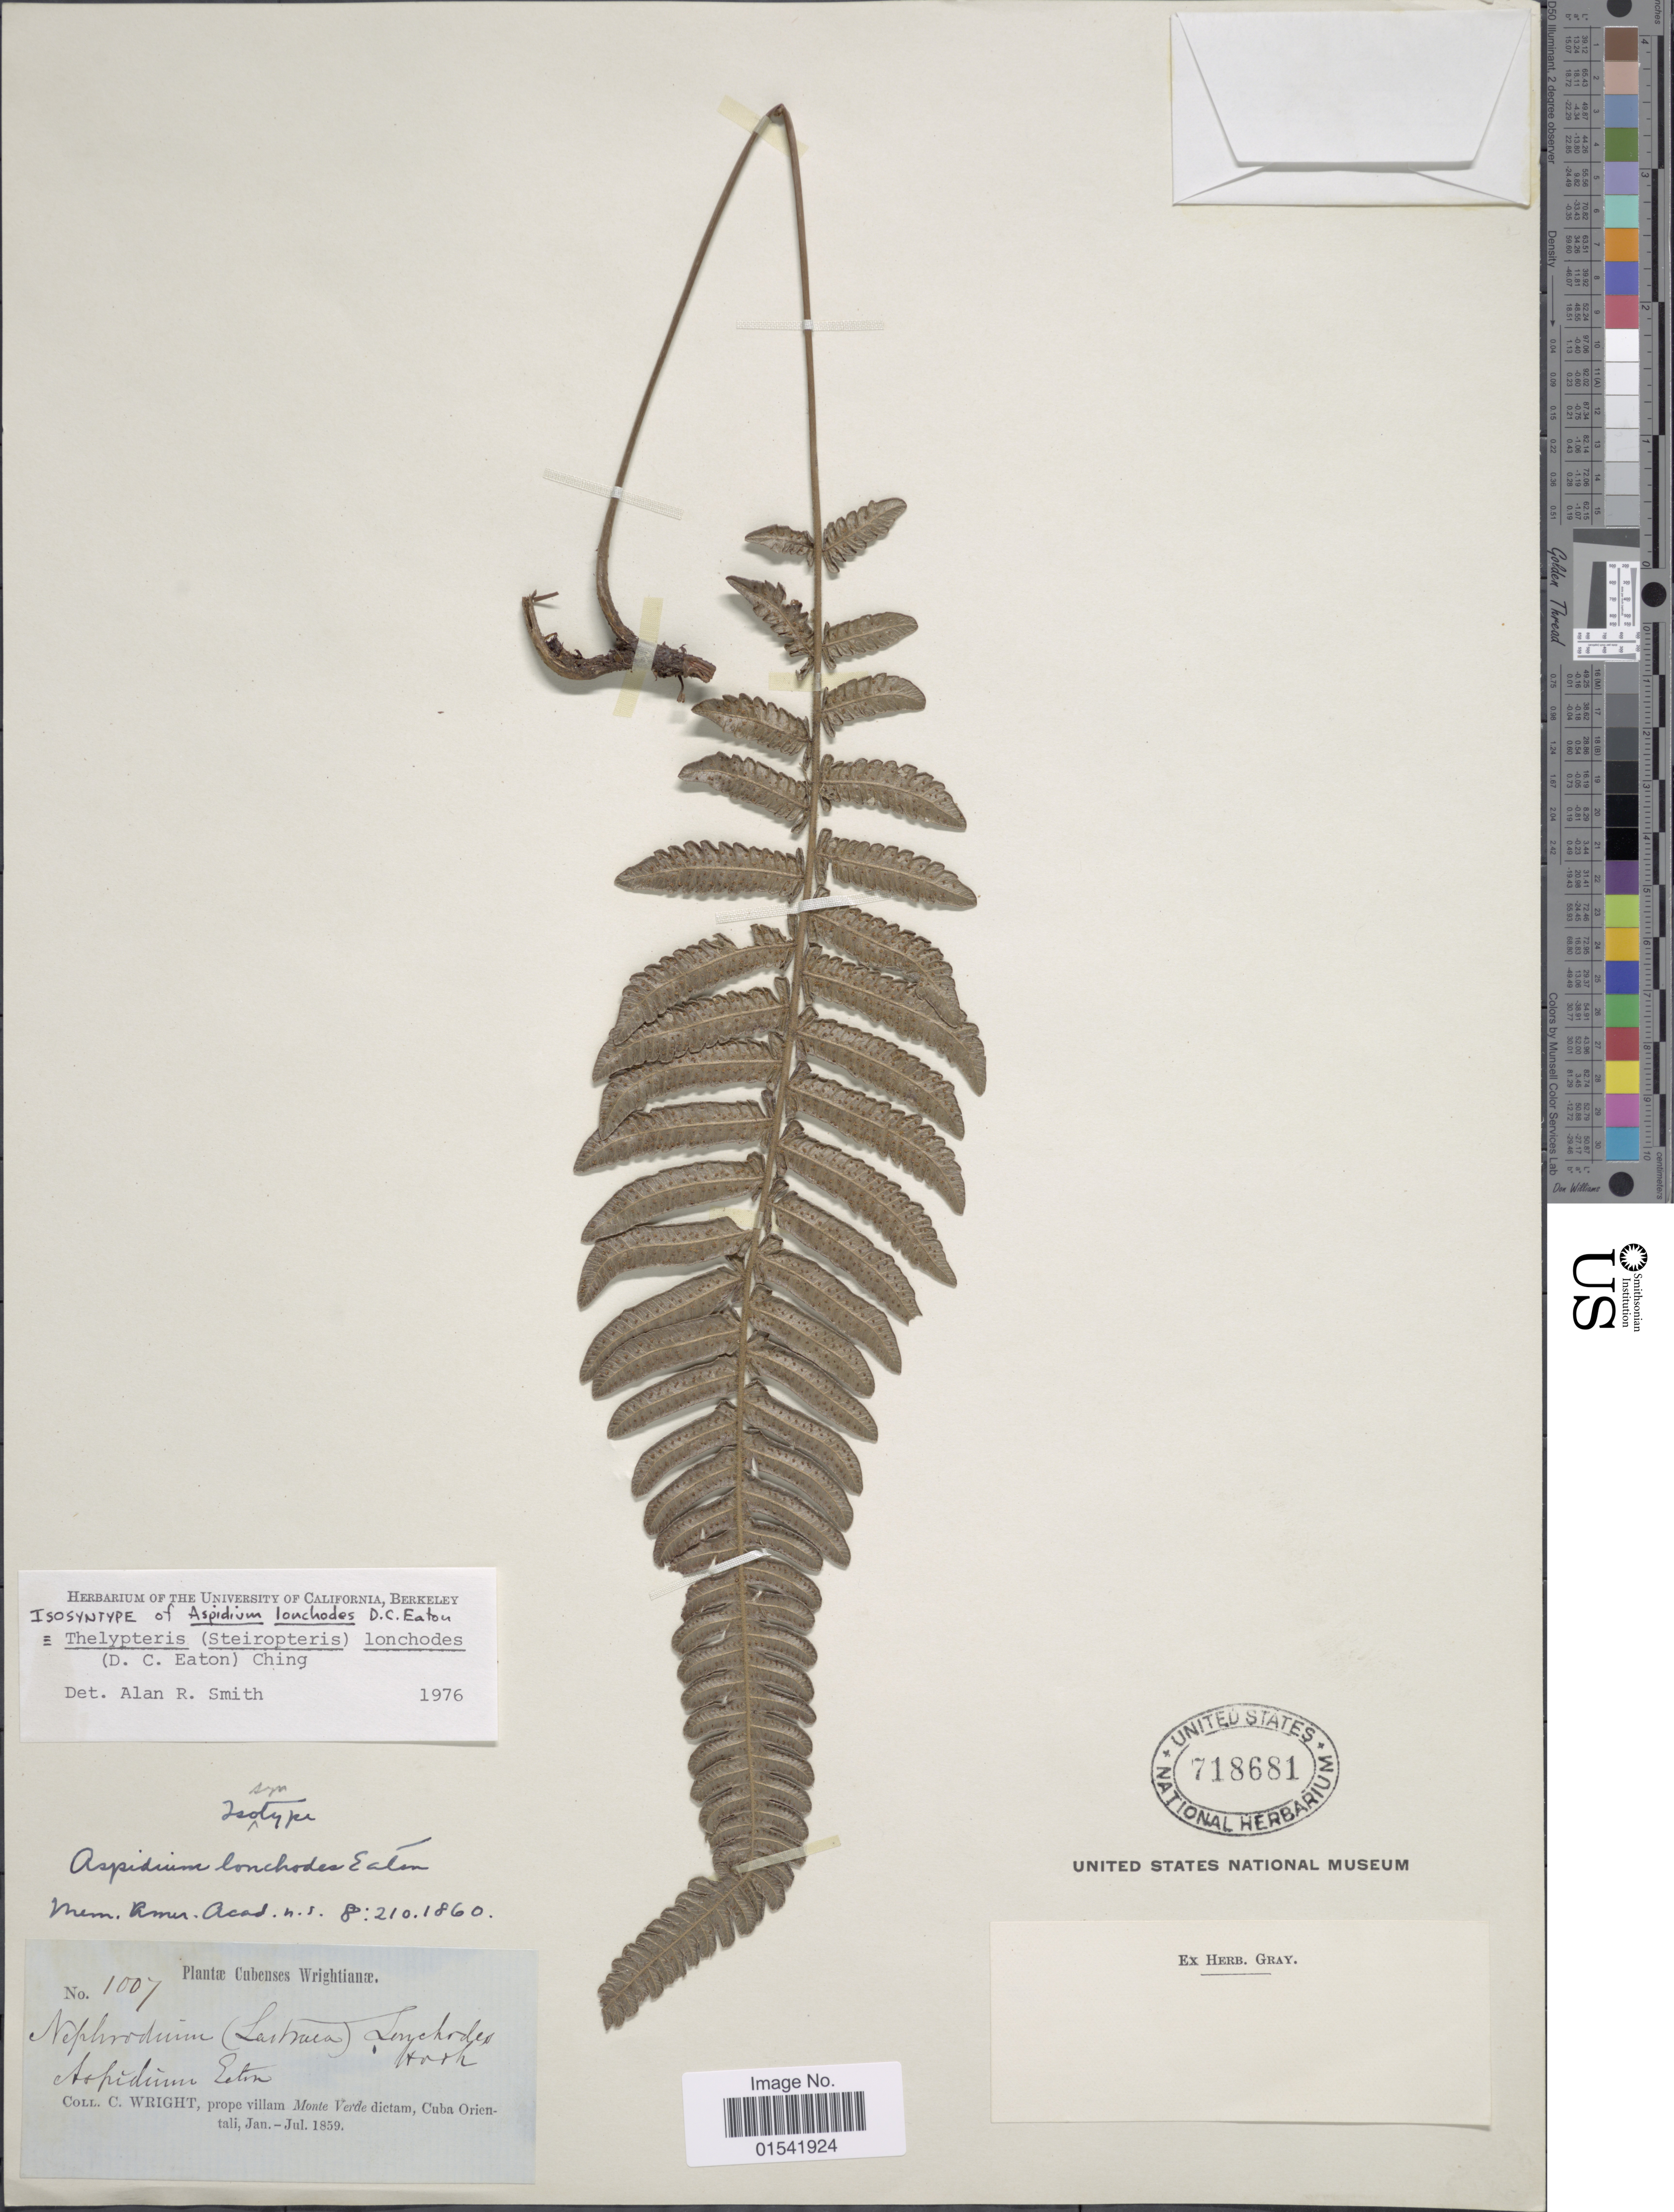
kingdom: Plantae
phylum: Tracheophyta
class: Polypodiopsida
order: Polypodiales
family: Thelypteridaceae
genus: Steiropteris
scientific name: Steiropteris lonchodes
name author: (D.C. Eaton) Pic. Serm.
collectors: C. Wright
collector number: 1007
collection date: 1859-01/1859-07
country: Cuba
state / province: Oriente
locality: Prope villam Monte Verde dictam, Cuba Orientali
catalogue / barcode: US 718681